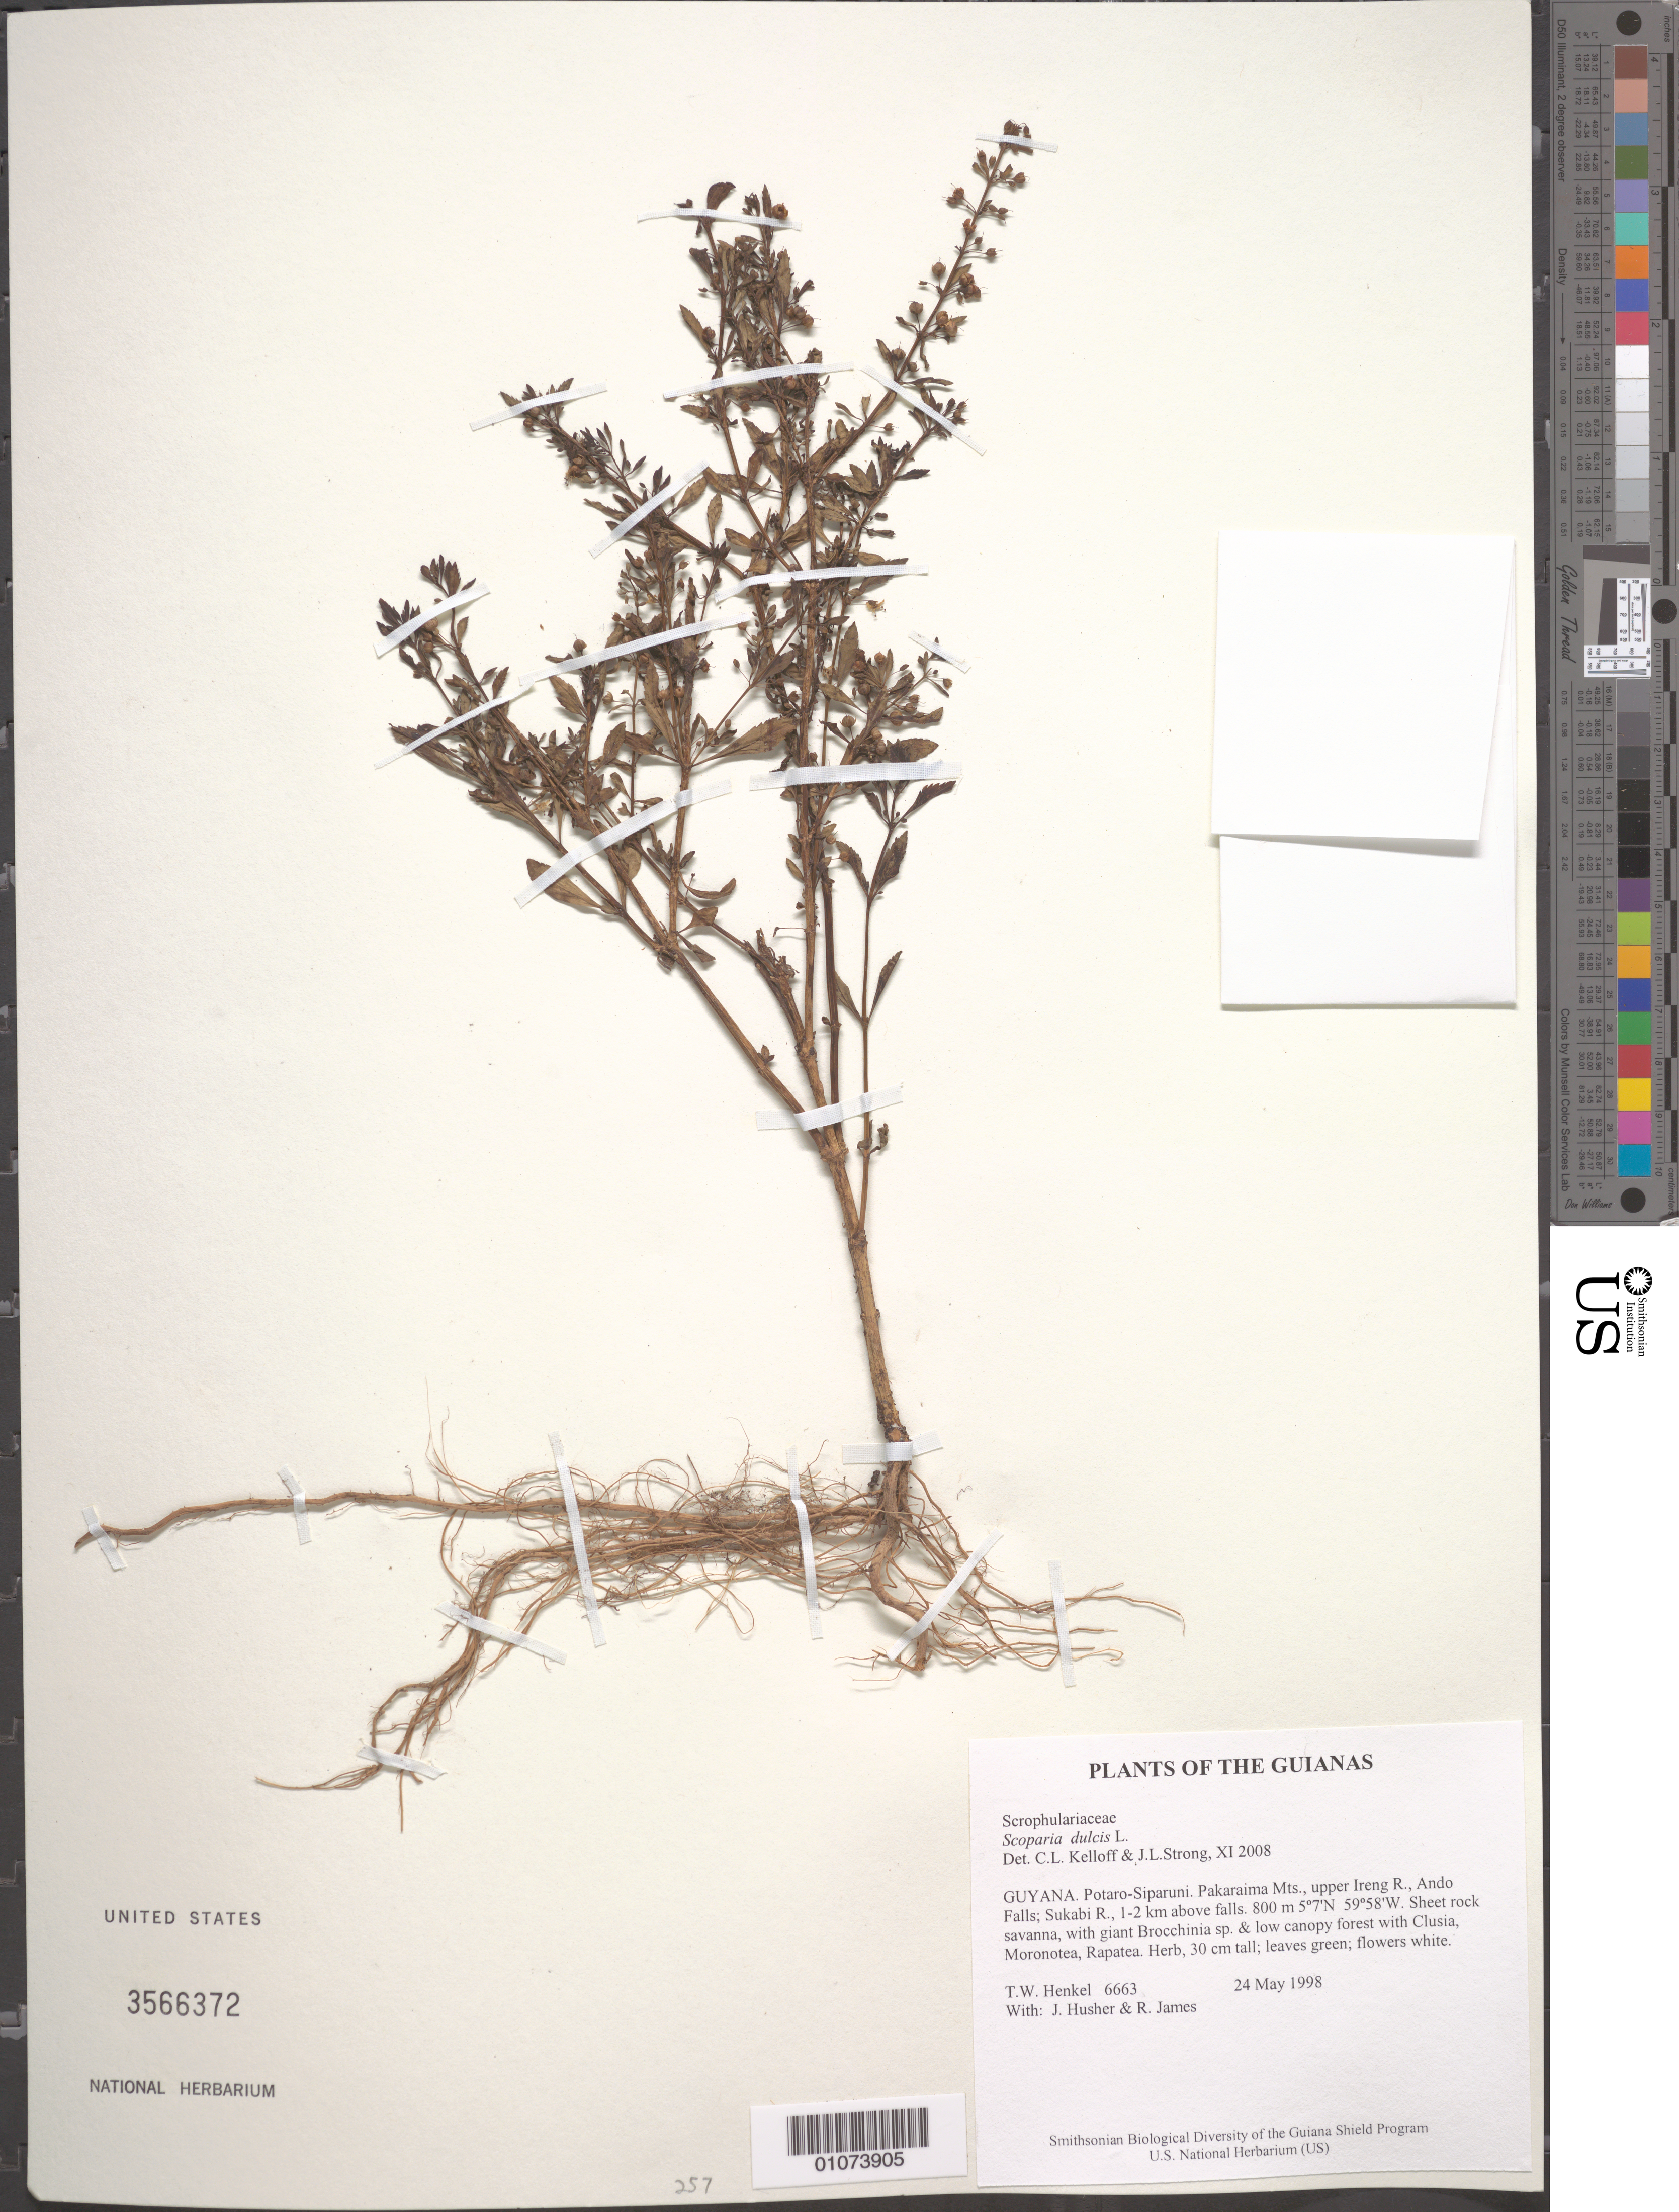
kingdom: Plantae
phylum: Tracheophyta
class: Magnoliopsida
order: Lamiales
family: Plantaginaceae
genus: Scoparia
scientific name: Scoparia dulcis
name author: L.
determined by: Kelloff, Carol L.; Strong, J. L.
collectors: T. Henkel, J. Husher & R. James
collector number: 6663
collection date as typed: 24 May 1998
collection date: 1998-05-24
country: Guyana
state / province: Potaro-Siparuni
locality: Pakaraima Mts., upper Ireng R., Ando Falls; Sukabi R., 1-2 km above falls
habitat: Sheet rock savanna, with giant Brocchinia sp. & low canopy forest with Clusia, Moronotea, Rapatea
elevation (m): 800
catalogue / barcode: US 3566372